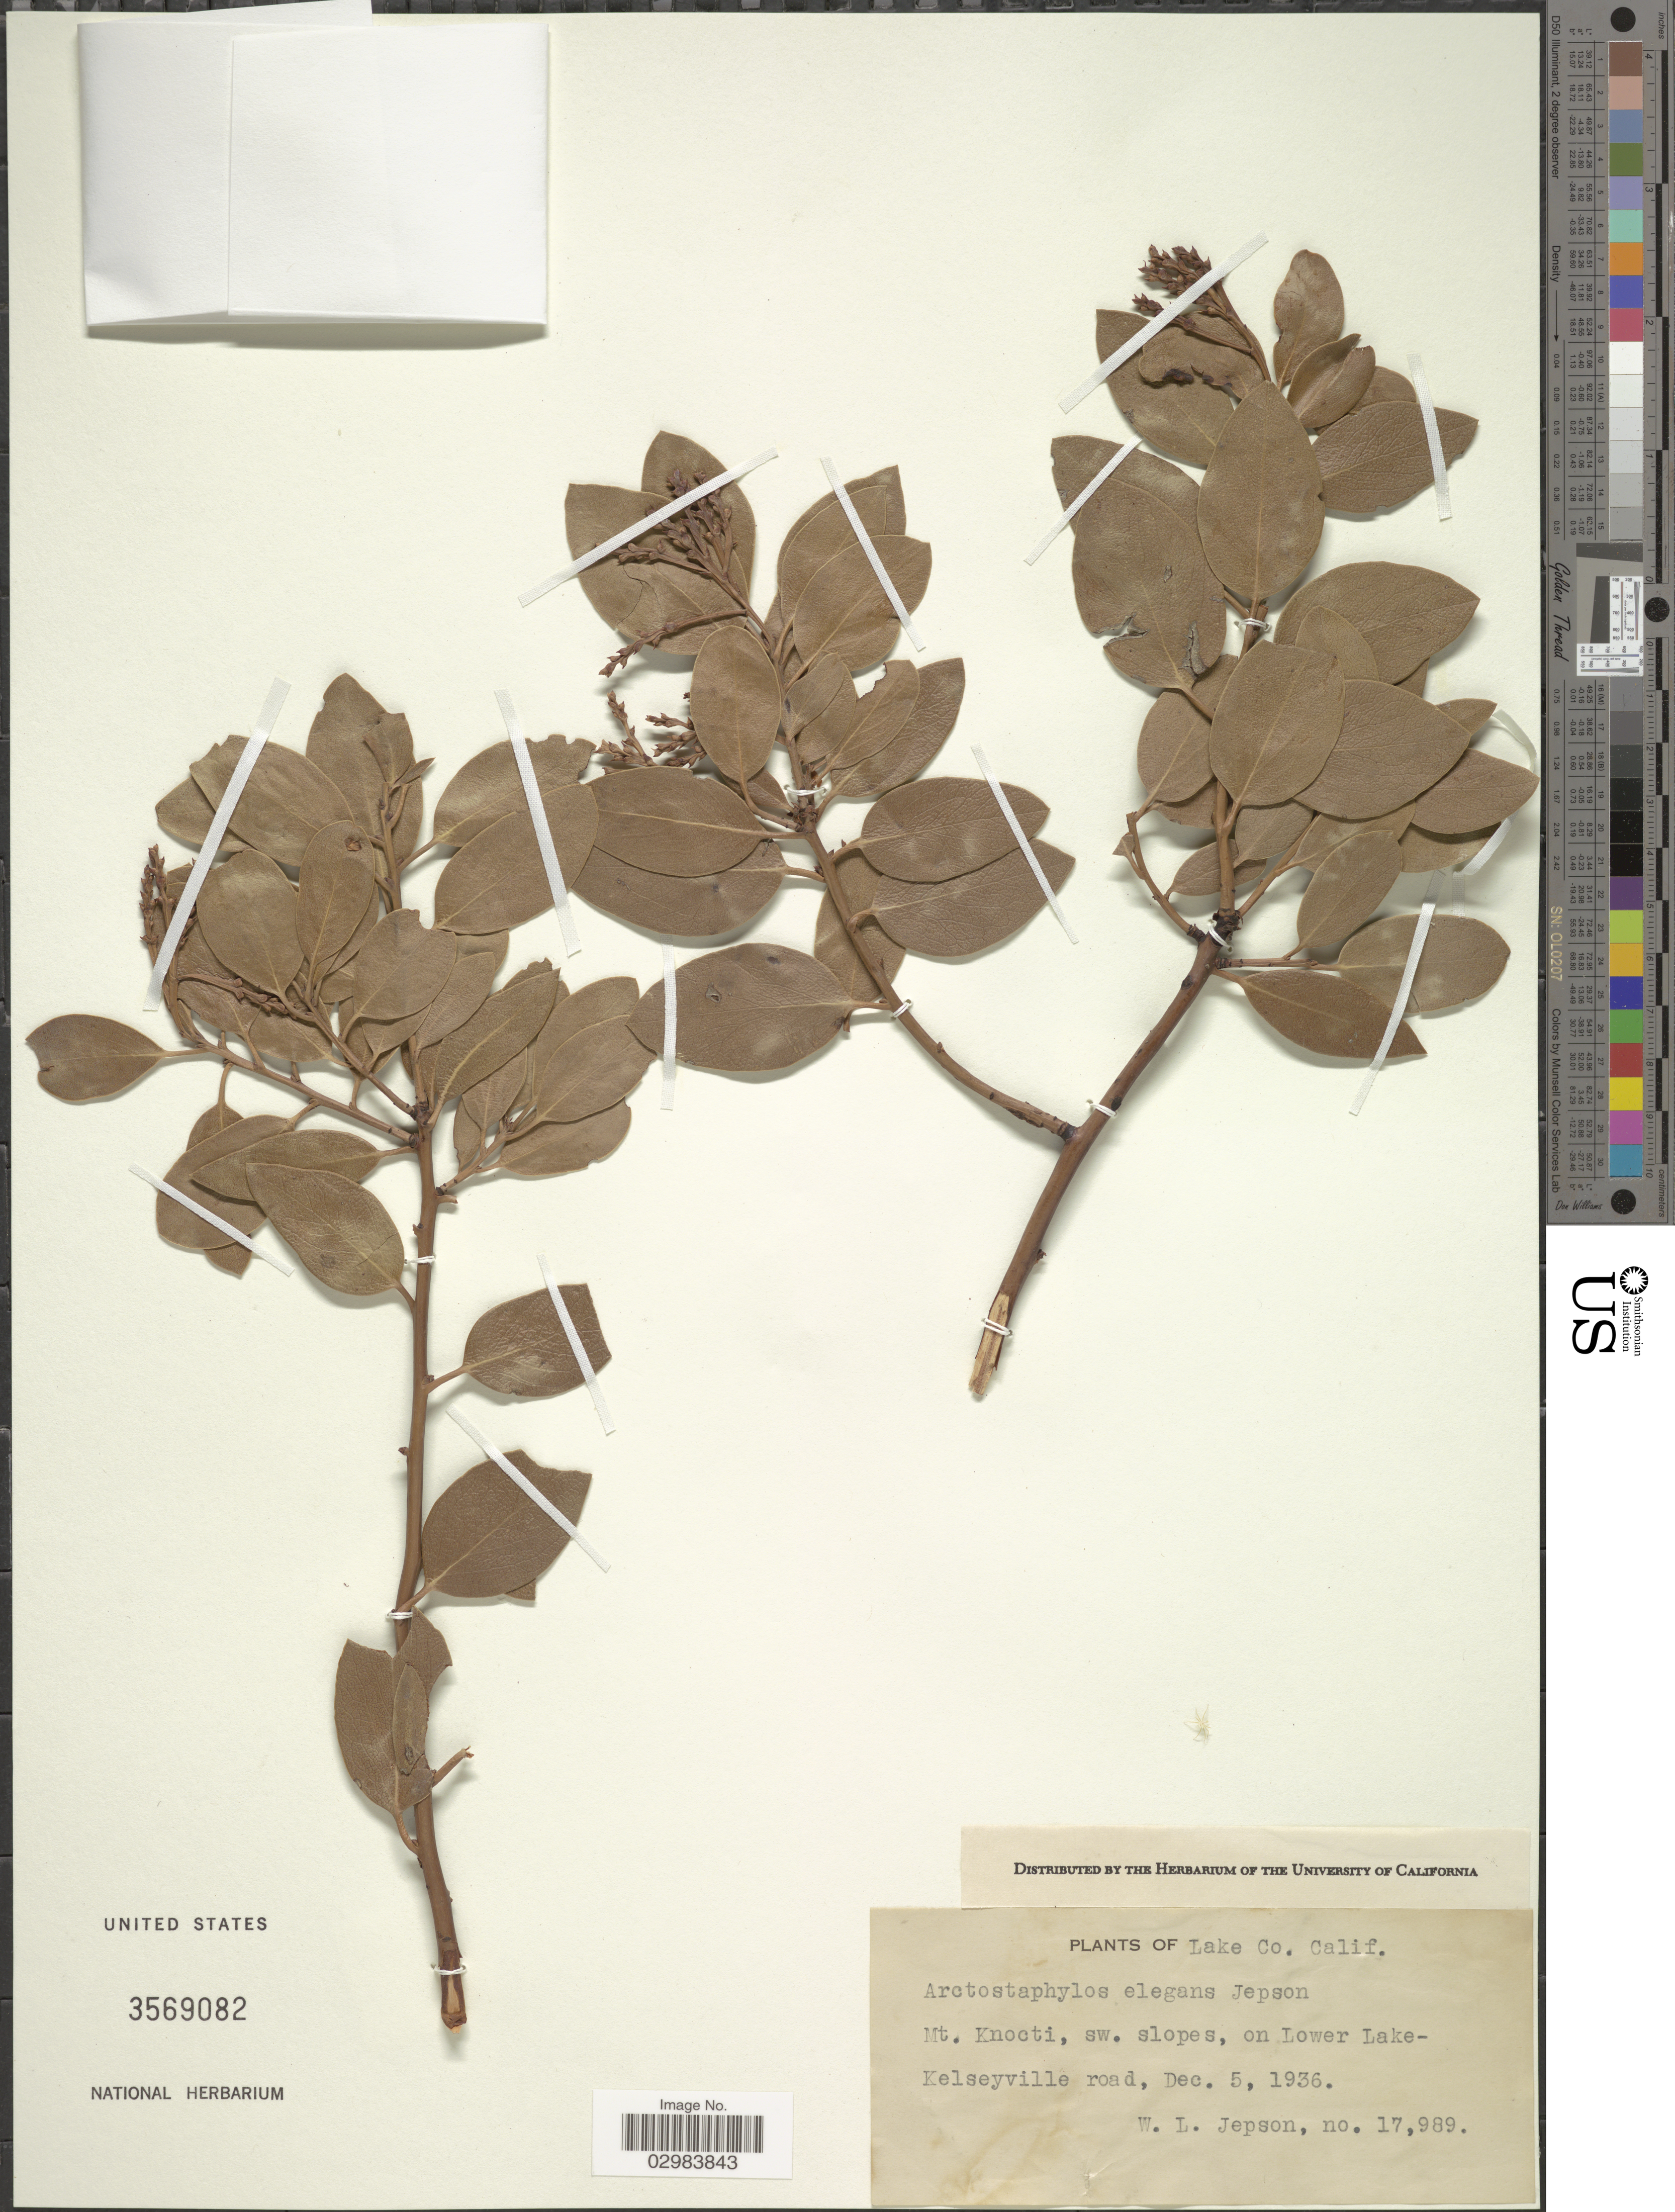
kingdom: Plantae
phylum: Tracheophyta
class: Magnoliopsida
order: Ericales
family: Ericaceae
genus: Arctostaphylos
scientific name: Arctostaphylos elegans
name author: Jeps.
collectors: W. L. Jepson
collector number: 17989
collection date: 1936-11-05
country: United States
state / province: California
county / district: Lake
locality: Lake Co., Mt. Knocti, sw. slopes, on Lower Lake-Kelseyville road.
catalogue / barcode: US 3569082